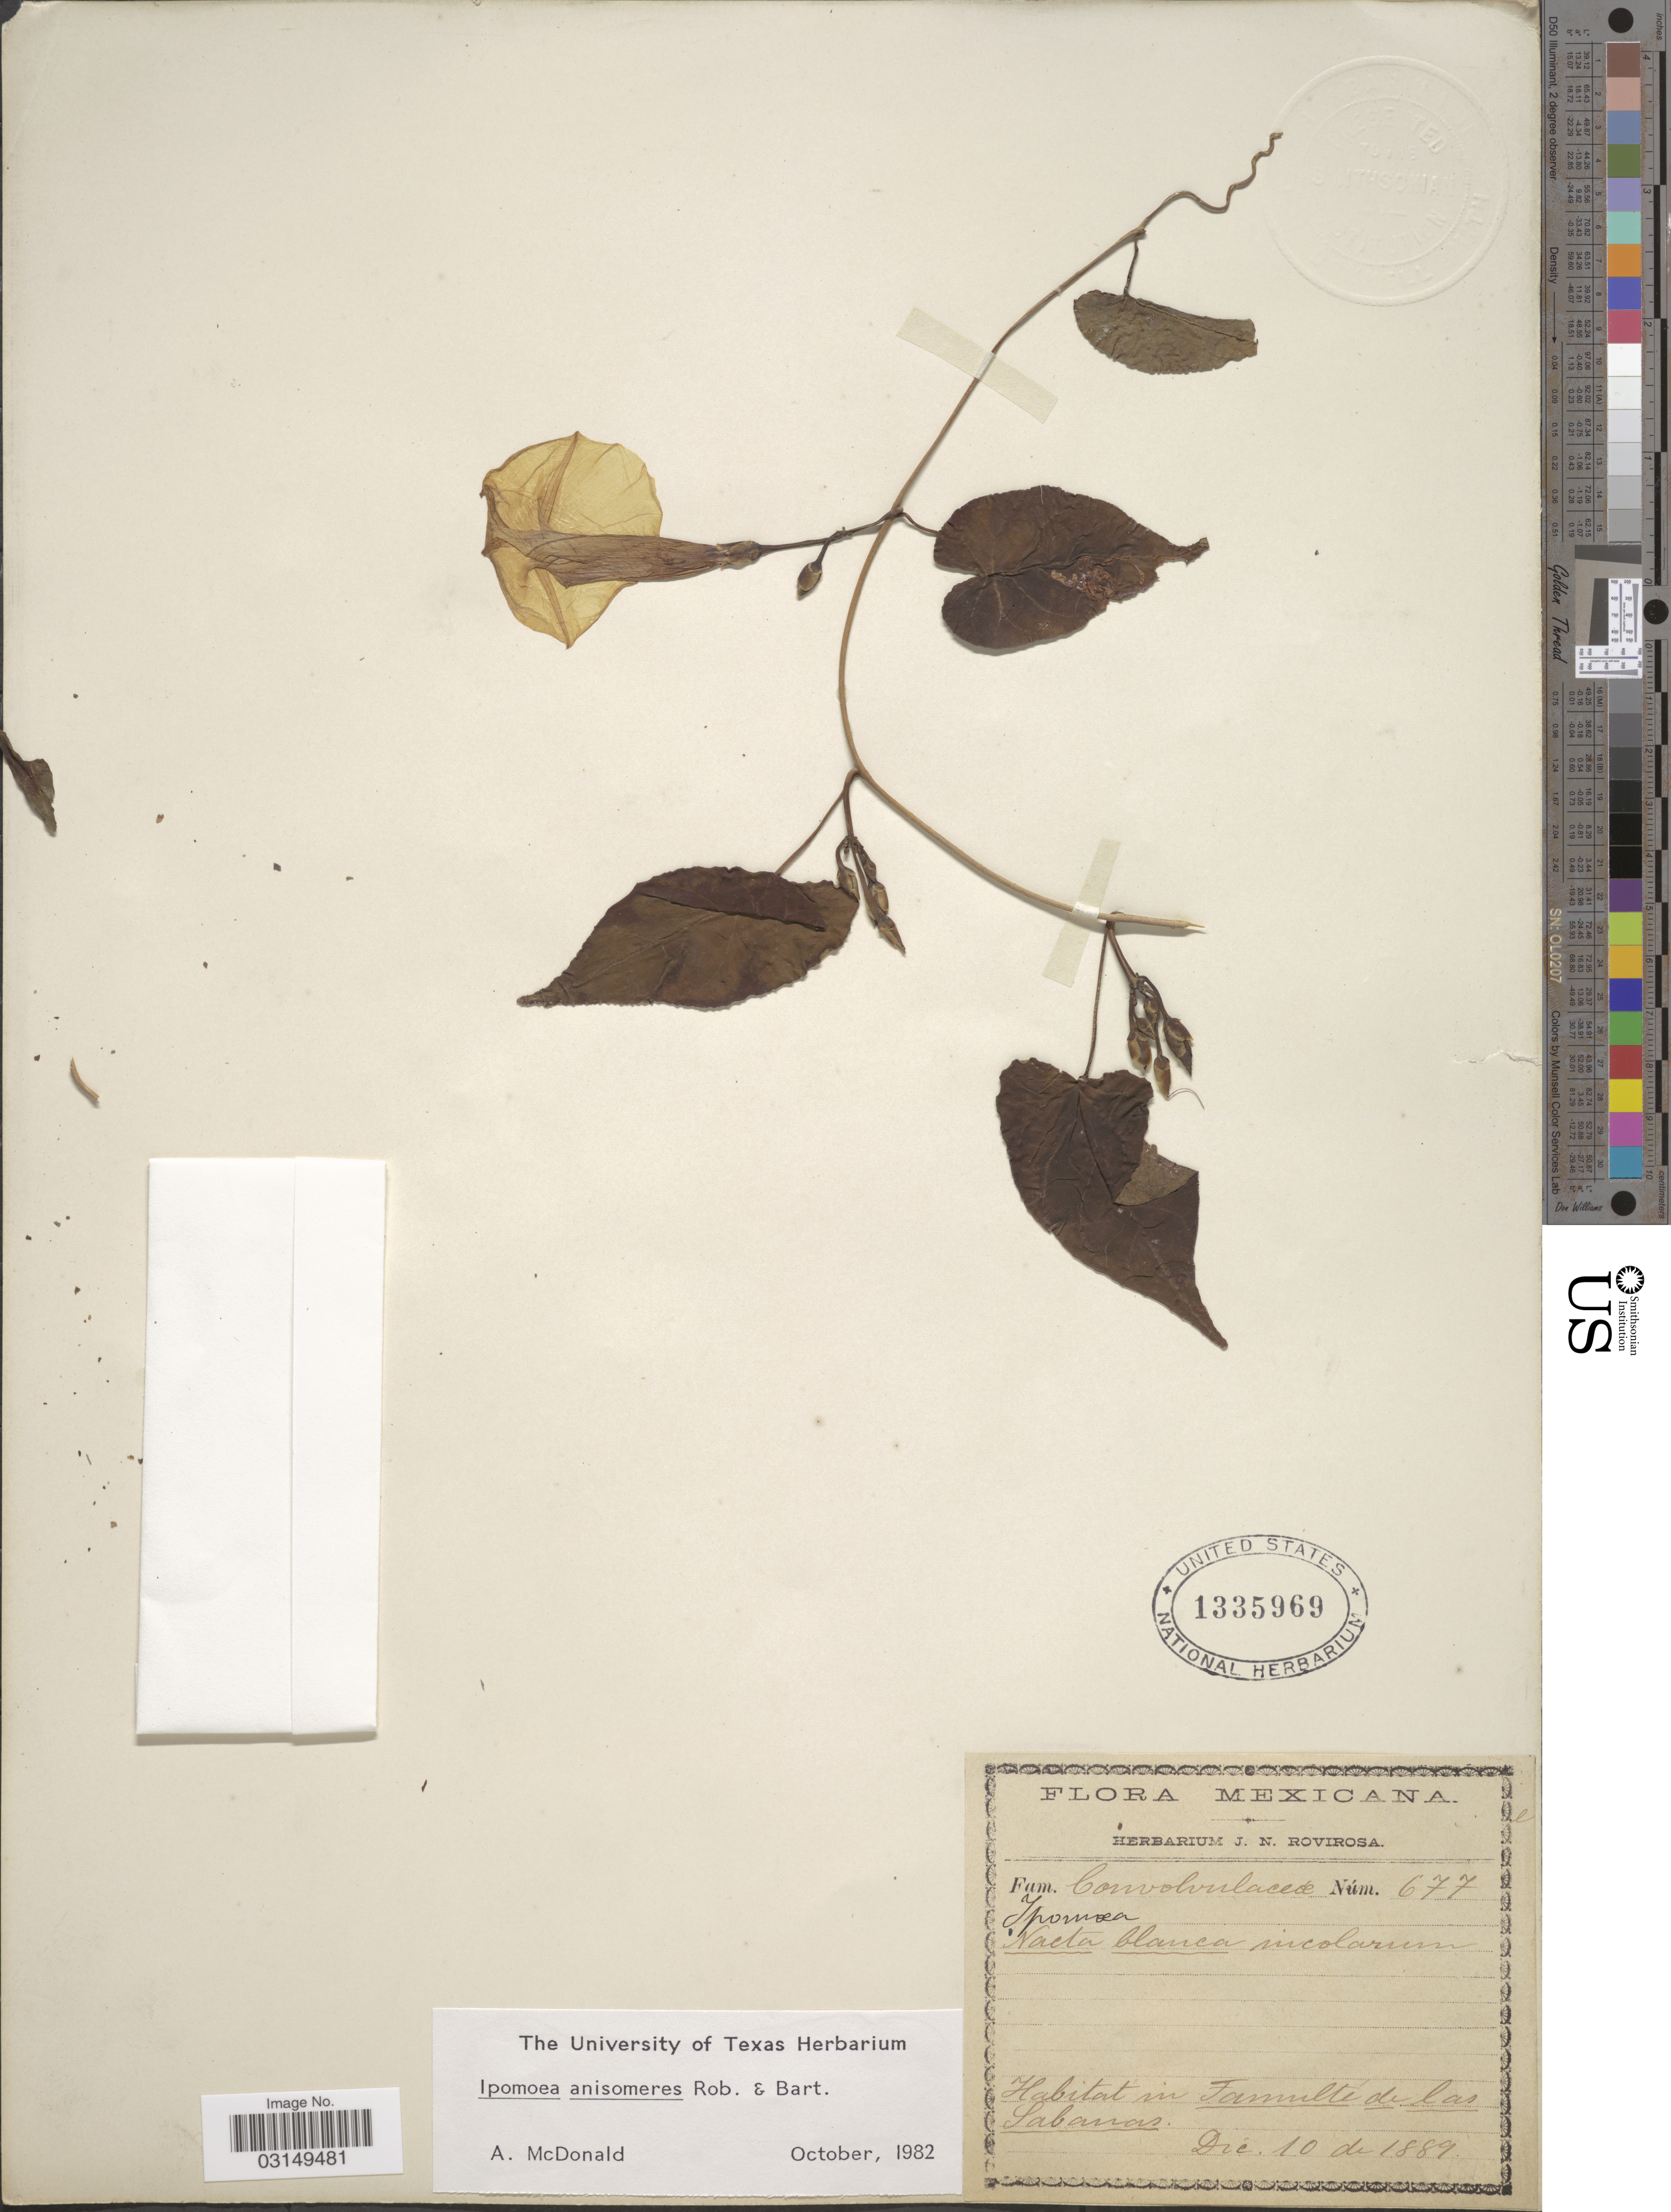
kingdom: Plantae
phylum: Tracheophyta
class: Magnoliopsida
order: Solanales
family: Convolvulaceae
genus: Ipomoea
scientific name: Ipomoea anisomeres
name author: B.L. Rob. & Bartlett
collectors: ex herb. J. N. Rovirosa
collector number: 677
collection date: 1889-12-10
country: Mexico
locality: Familte de las Sabanas. [unsure placement]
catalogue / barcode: US 1335969